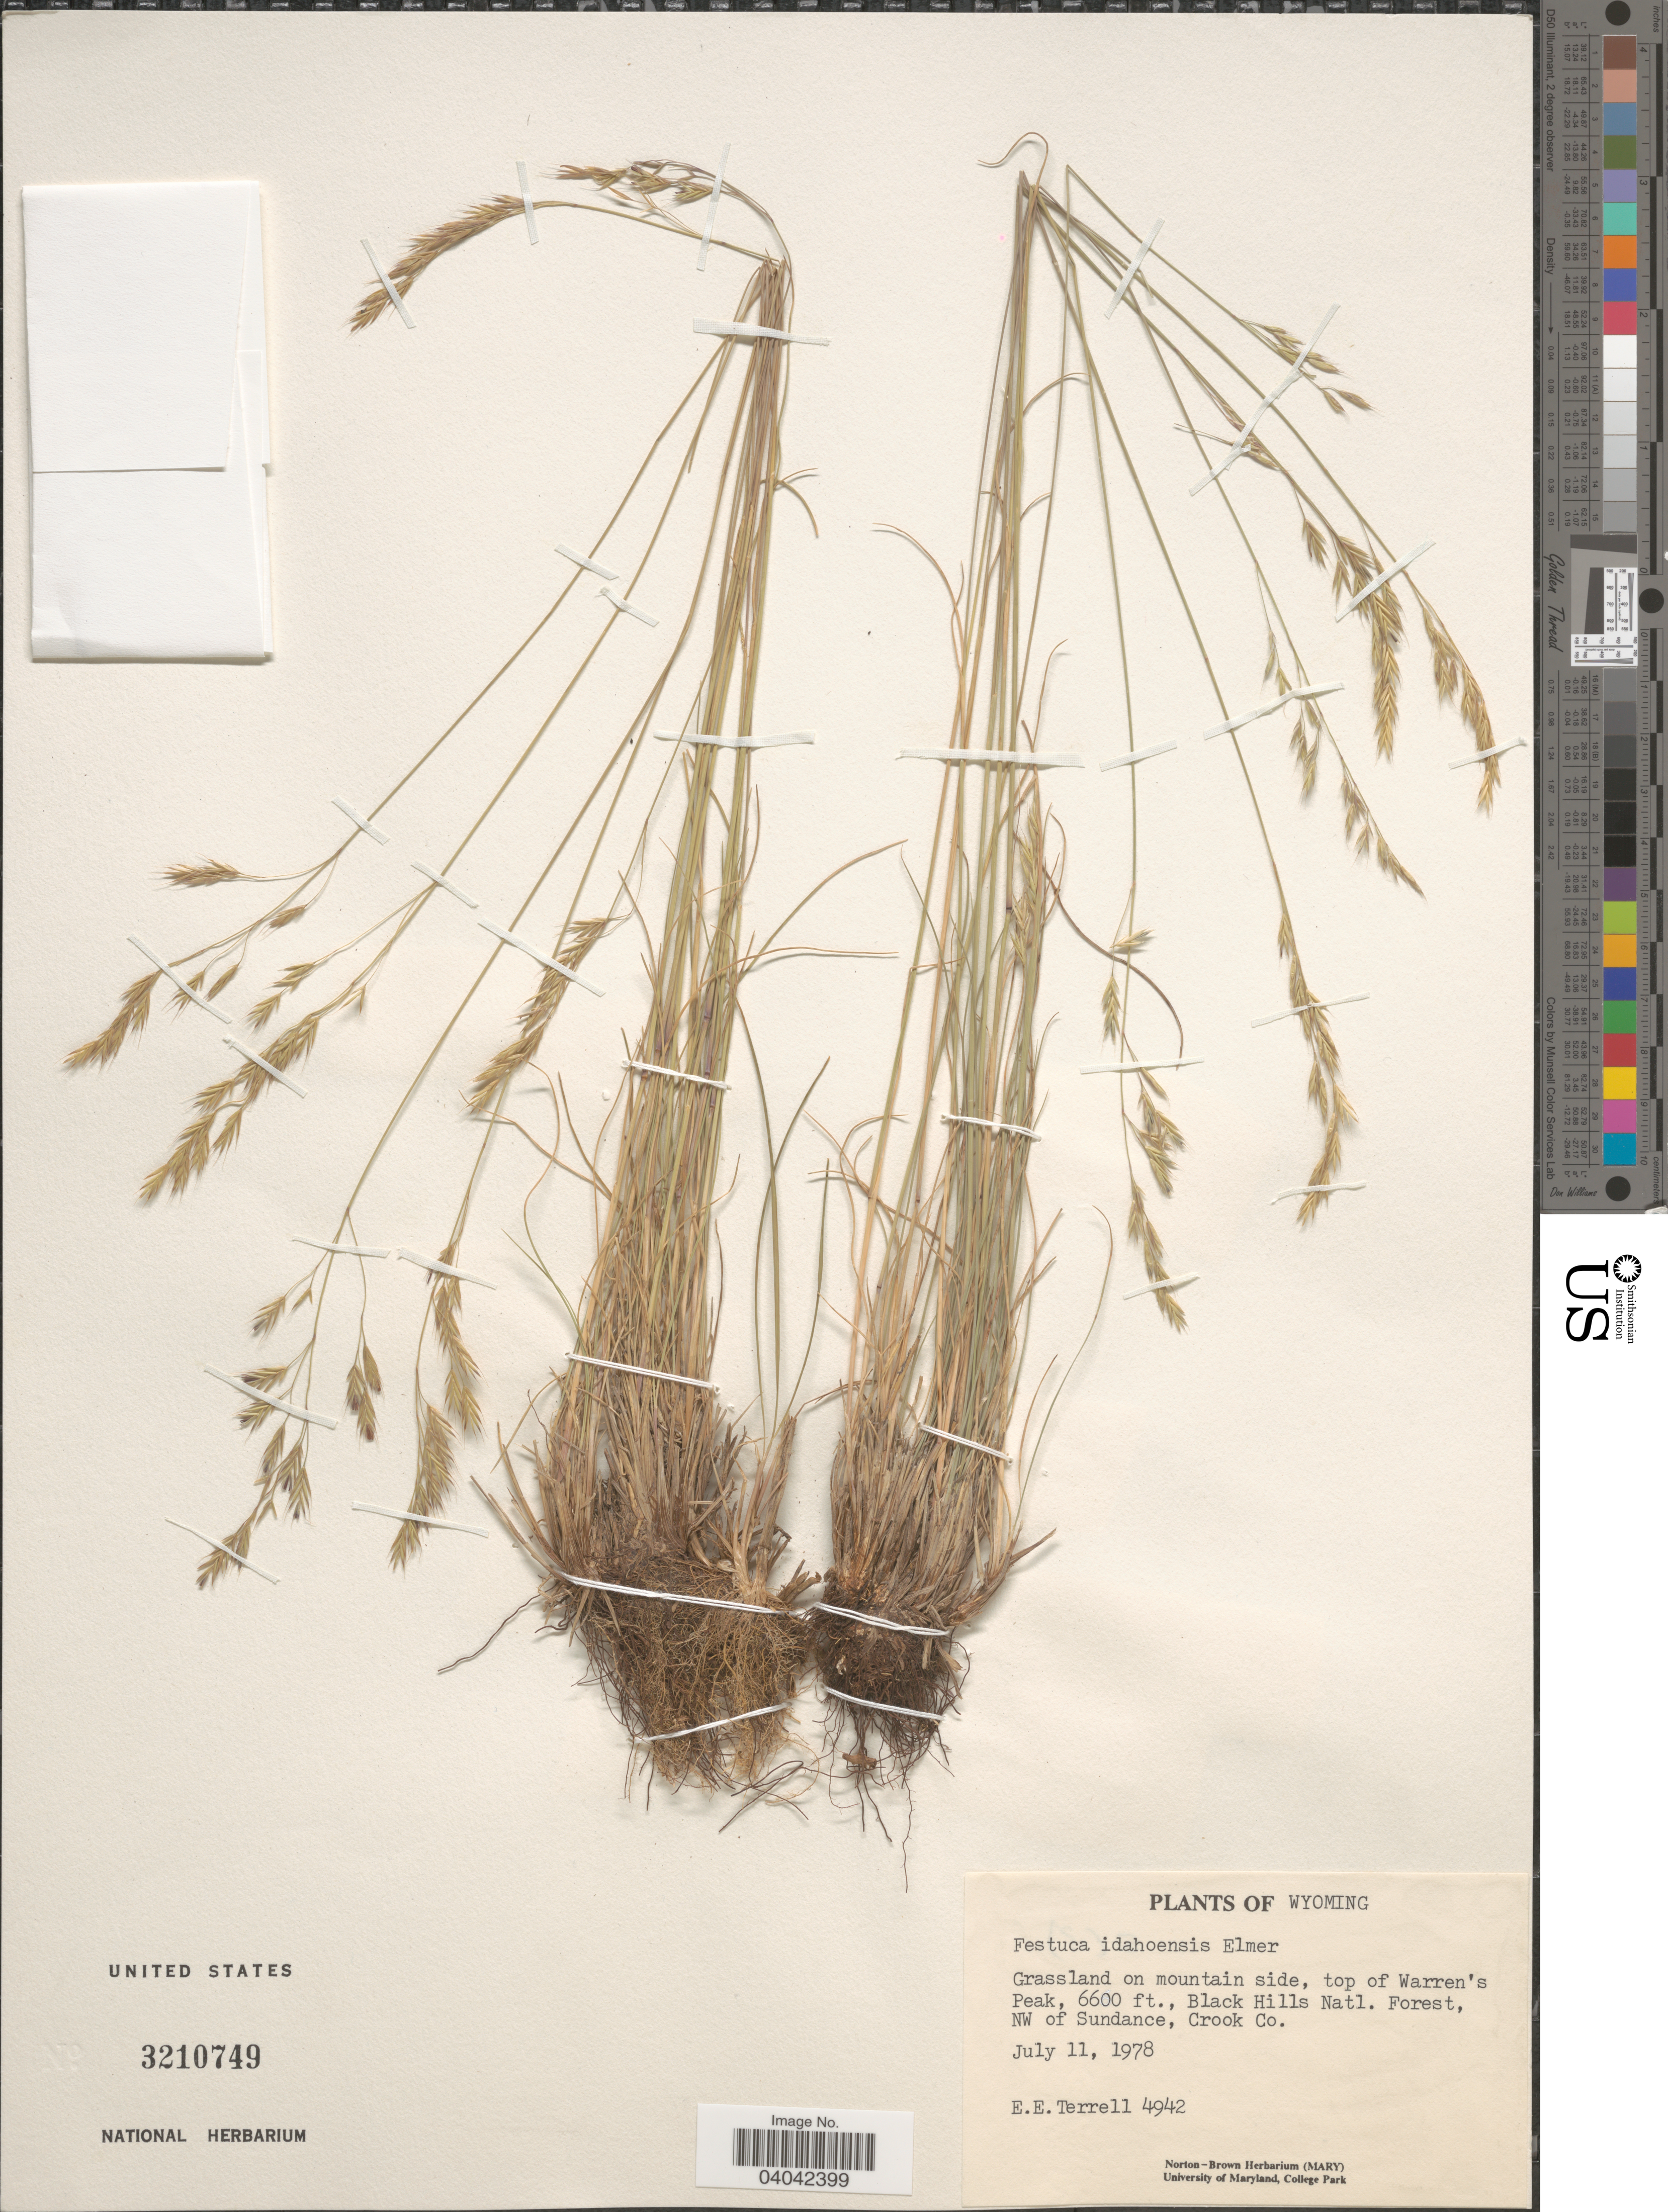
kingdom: Plantae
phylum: Tracheophyta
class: Liliopsida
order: Poales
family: Poaceae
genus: Festuca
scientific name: Festuca idahoensis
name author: Elmer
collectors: E. E. Terrell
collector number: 4942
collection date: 1978-07-11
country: United States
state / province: Wyoming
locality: Grassland on mountain side, top of Warren's Peak, Black Hills Natl. Forest, NW of Sundance, Crook Co.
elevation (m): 2012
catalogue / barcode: US 3210749